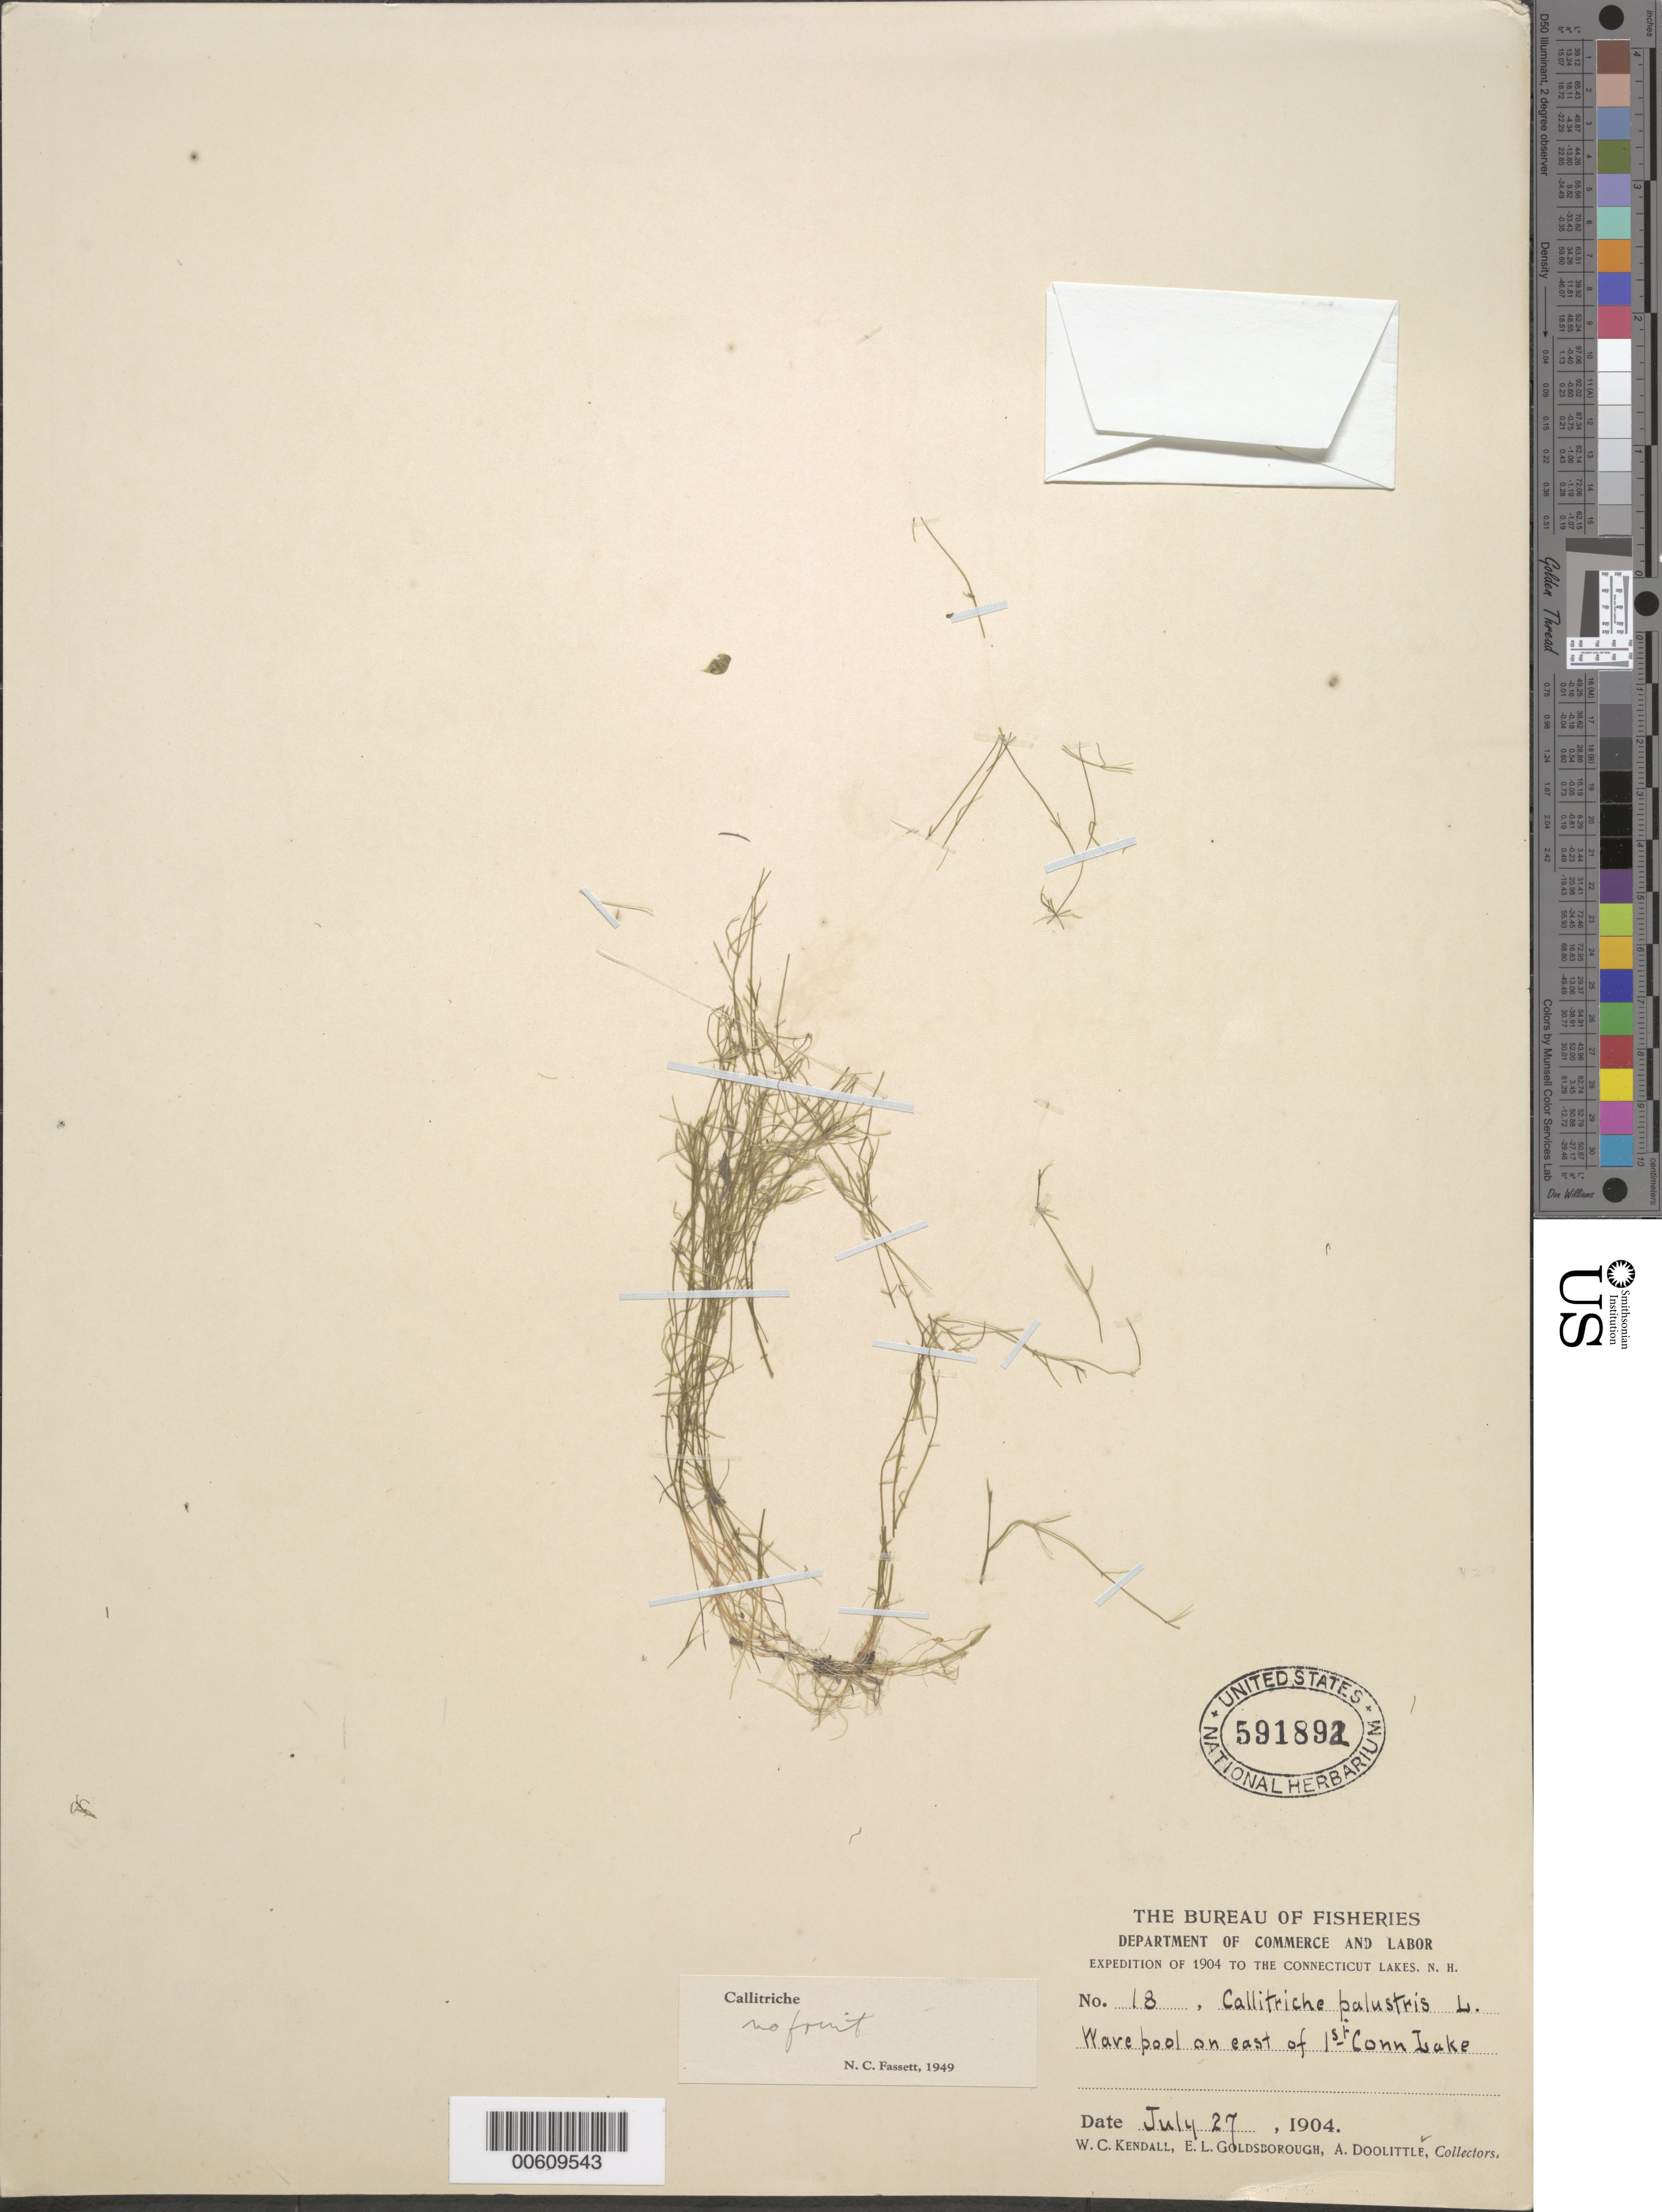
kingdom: Plantae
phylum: Tracheophyta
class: Magnoliopsida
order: Lamiales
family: Plantaginaceae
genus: Callitriche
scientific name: Callitriche verna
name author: L.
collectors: W. Kendall, E. Goldborough & A. Doolittle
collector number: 18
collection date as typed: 27 Jul 1904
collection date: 1904-07-27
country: United States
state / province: New Hampshire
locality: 1st Conn Lake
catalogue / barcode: US 591892